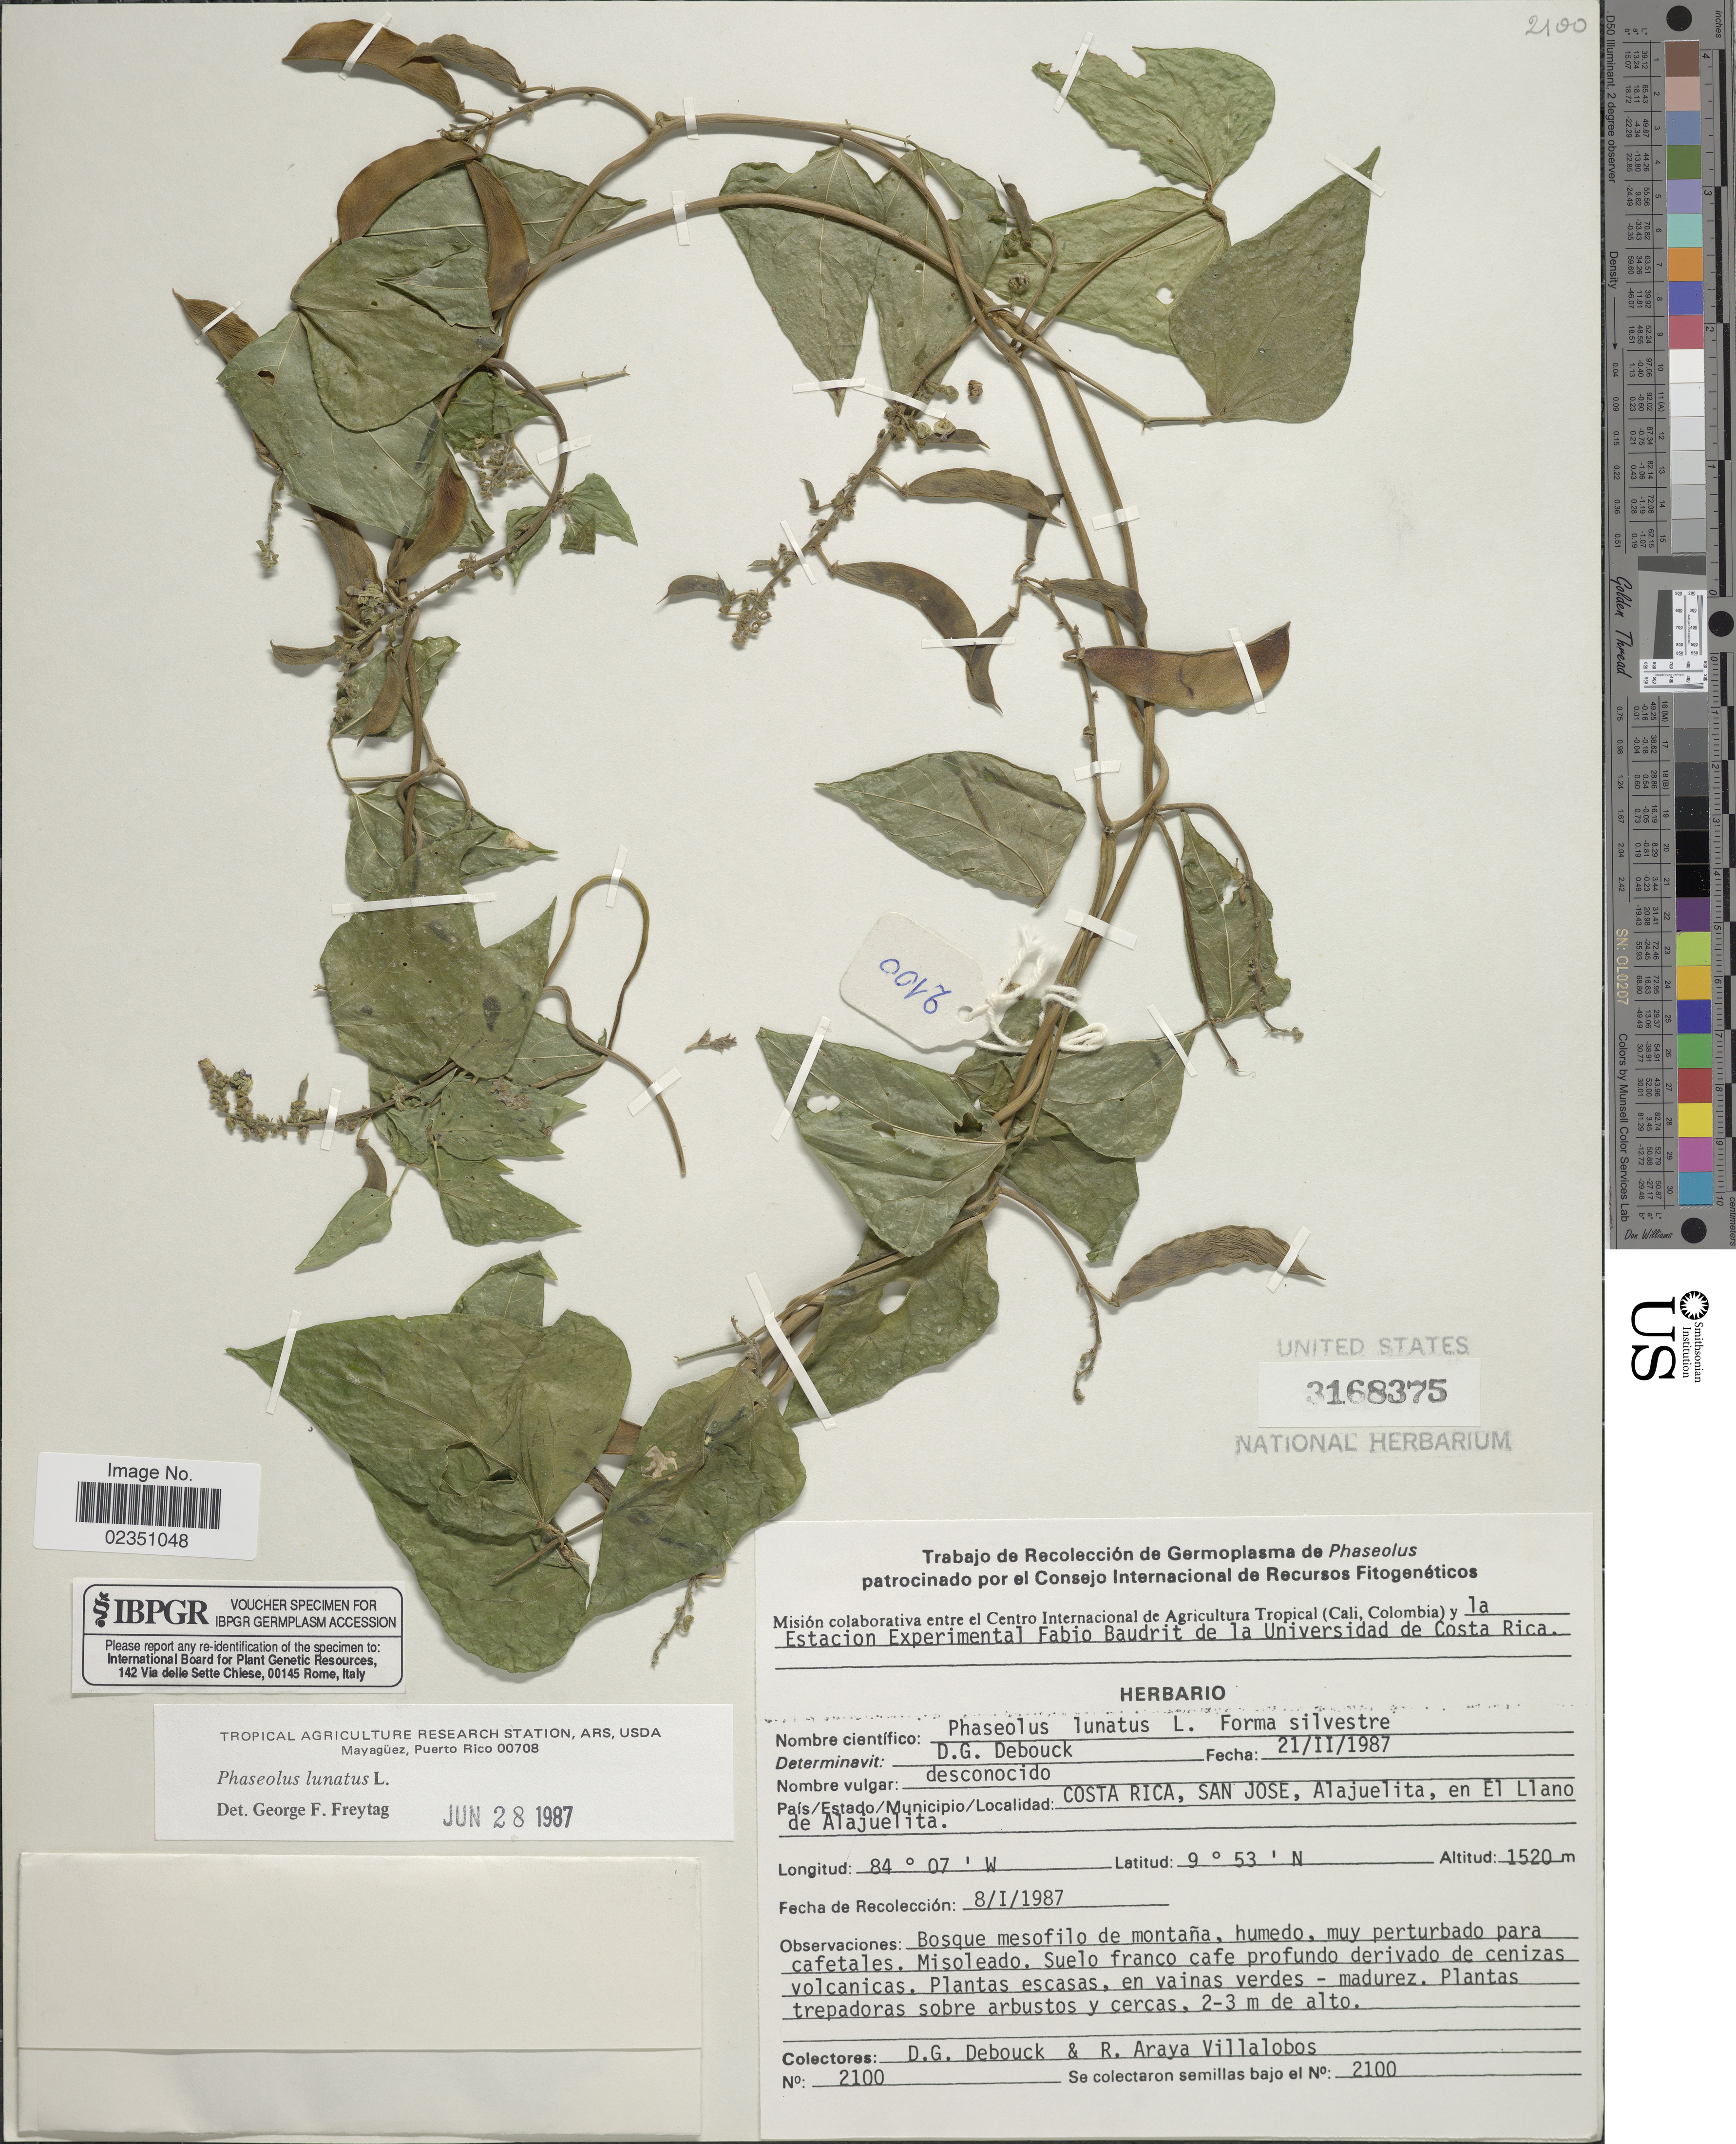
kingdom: Plantae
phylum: Tracheophyta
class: Magnoliopsida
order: Fabales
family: Fabaceae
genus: Phaseolus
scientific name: Phaseolus lunatus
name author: L.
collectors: D. Debouck & R. Araya Villalobos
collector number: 2100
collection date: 1987-01-08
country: Costa Rica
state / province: San José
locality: Alajuelita, en El Llano de Alajuelita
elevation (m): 1520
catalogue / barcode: US 3168375